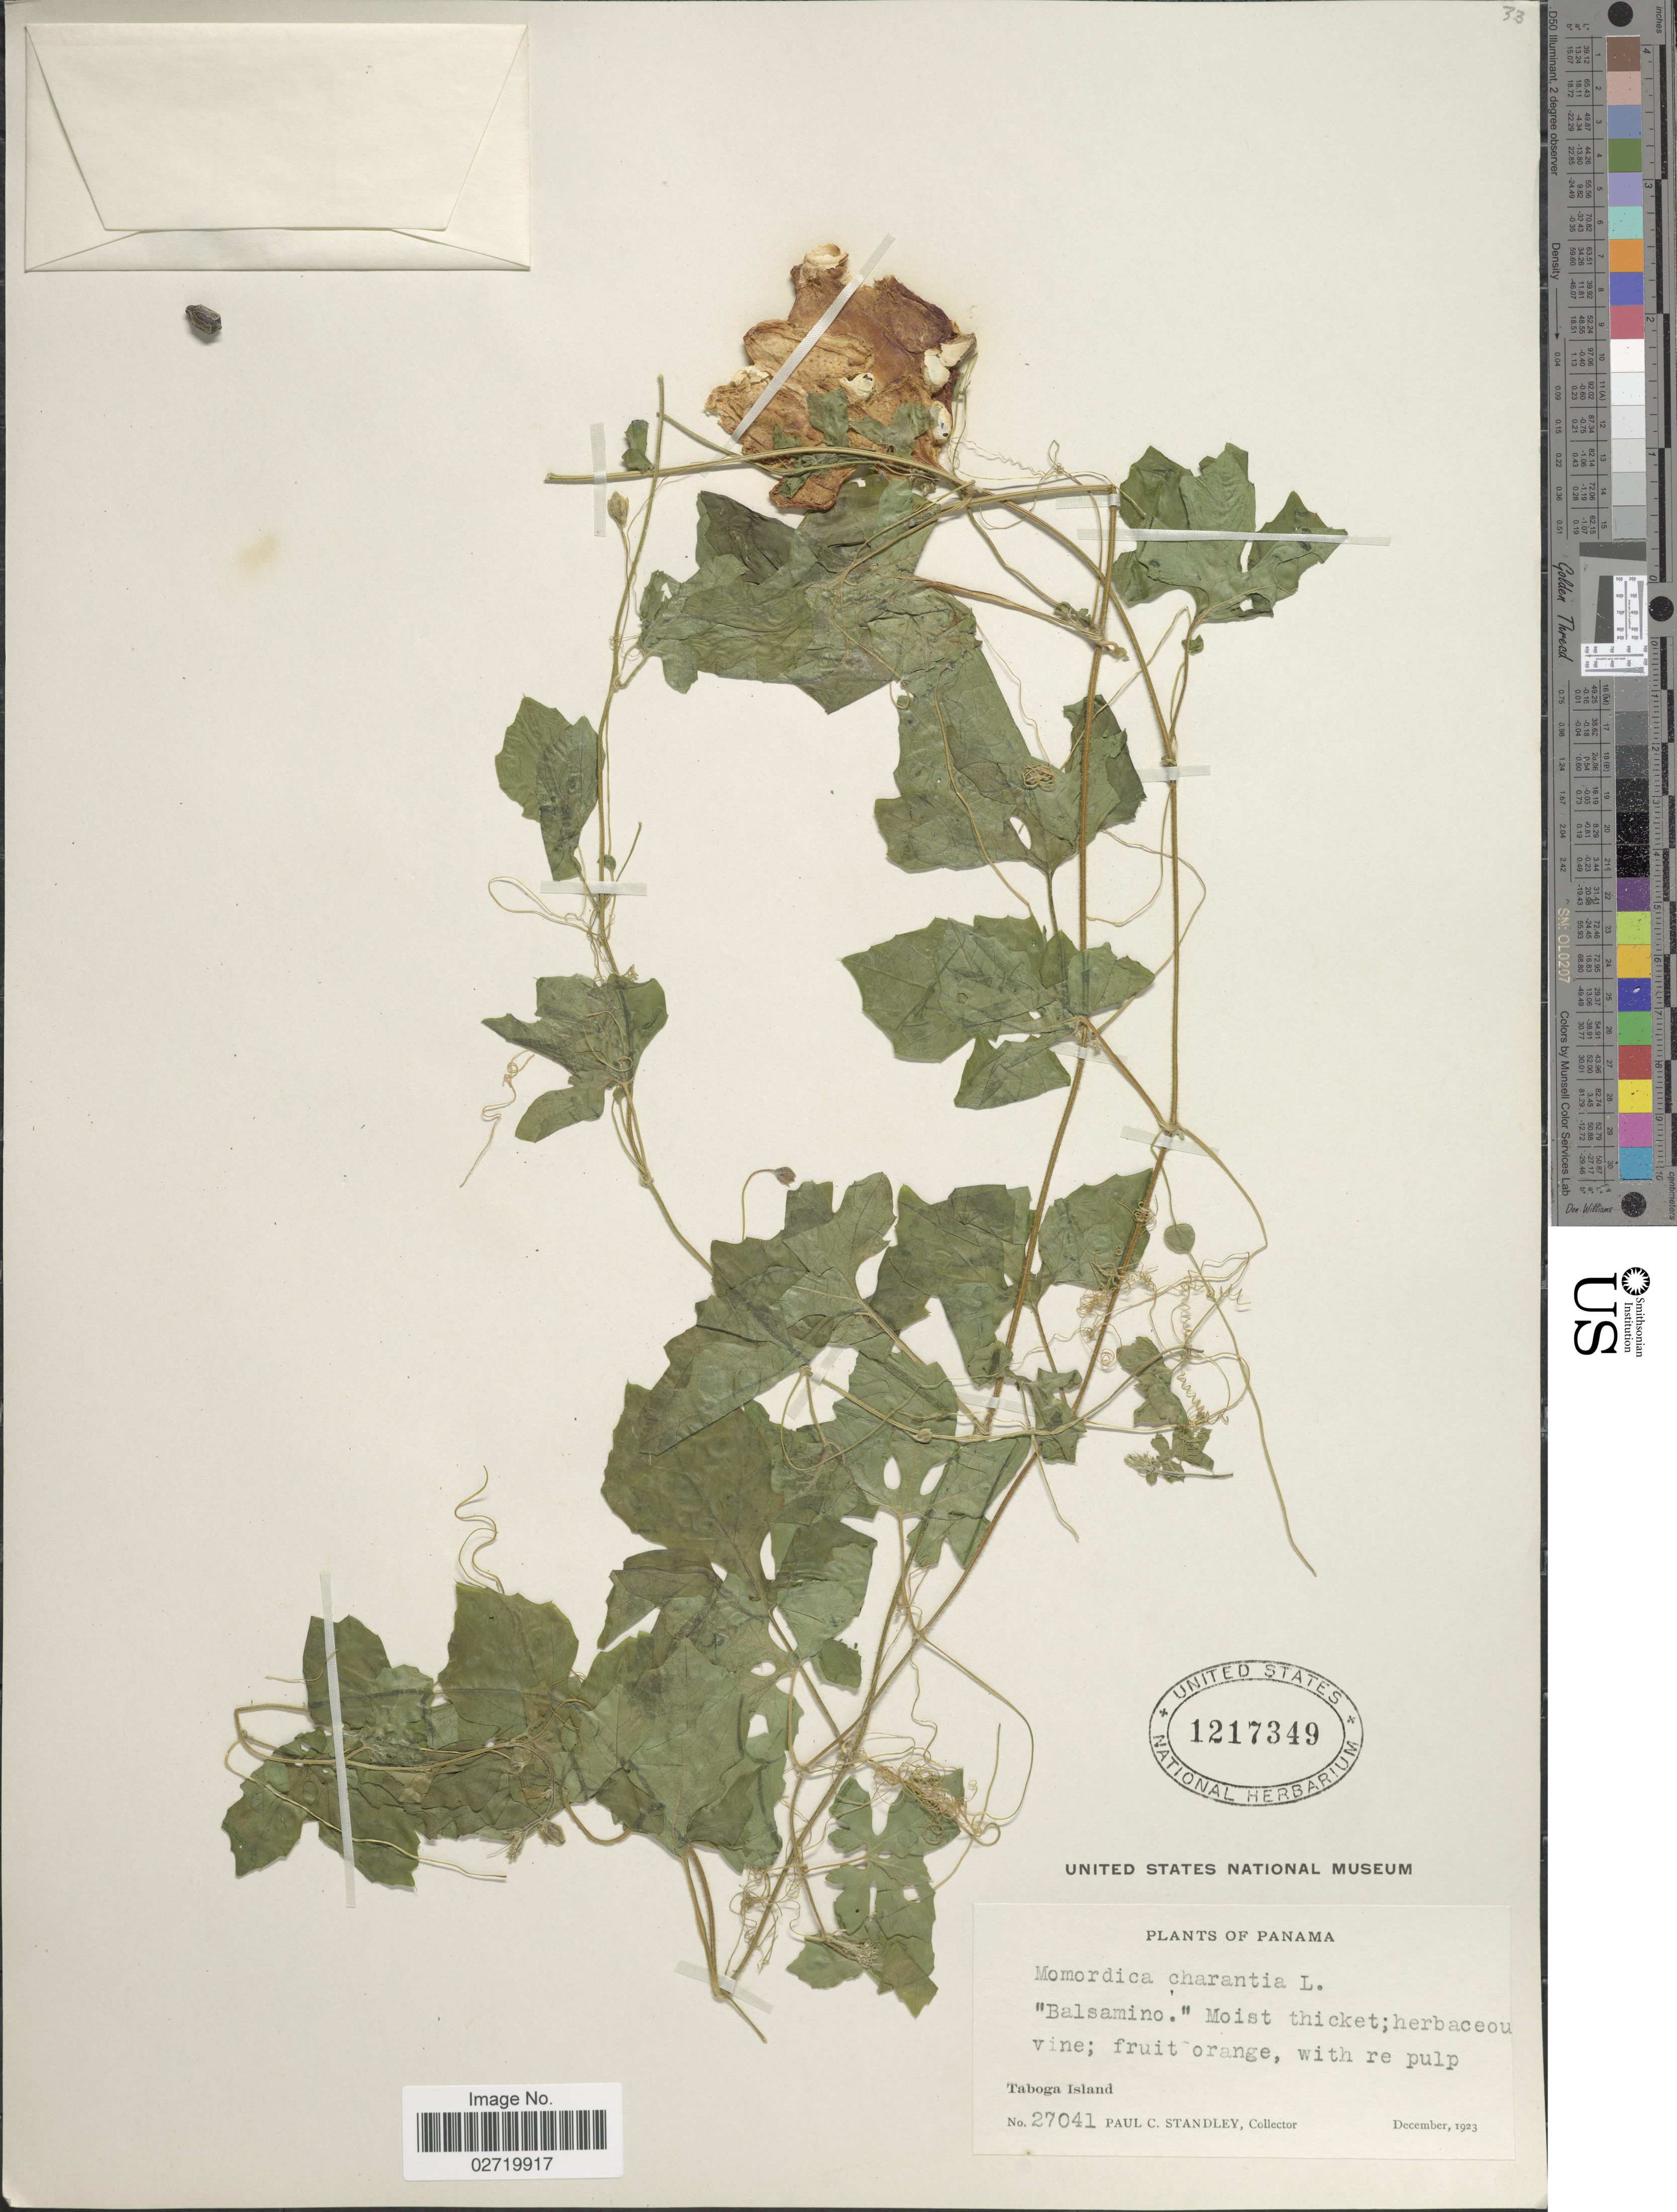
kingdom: Plantae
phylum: Tracheophyta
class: Magnoliopsida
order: Cucurbitales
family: Cucurbitaceae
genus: Momordica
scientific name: Momordica charantia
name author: L.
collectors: P. C. Standley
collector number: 27041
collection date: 1923-12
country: Panama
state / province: Panamá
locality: Taboga Island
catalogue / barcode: US 1217349